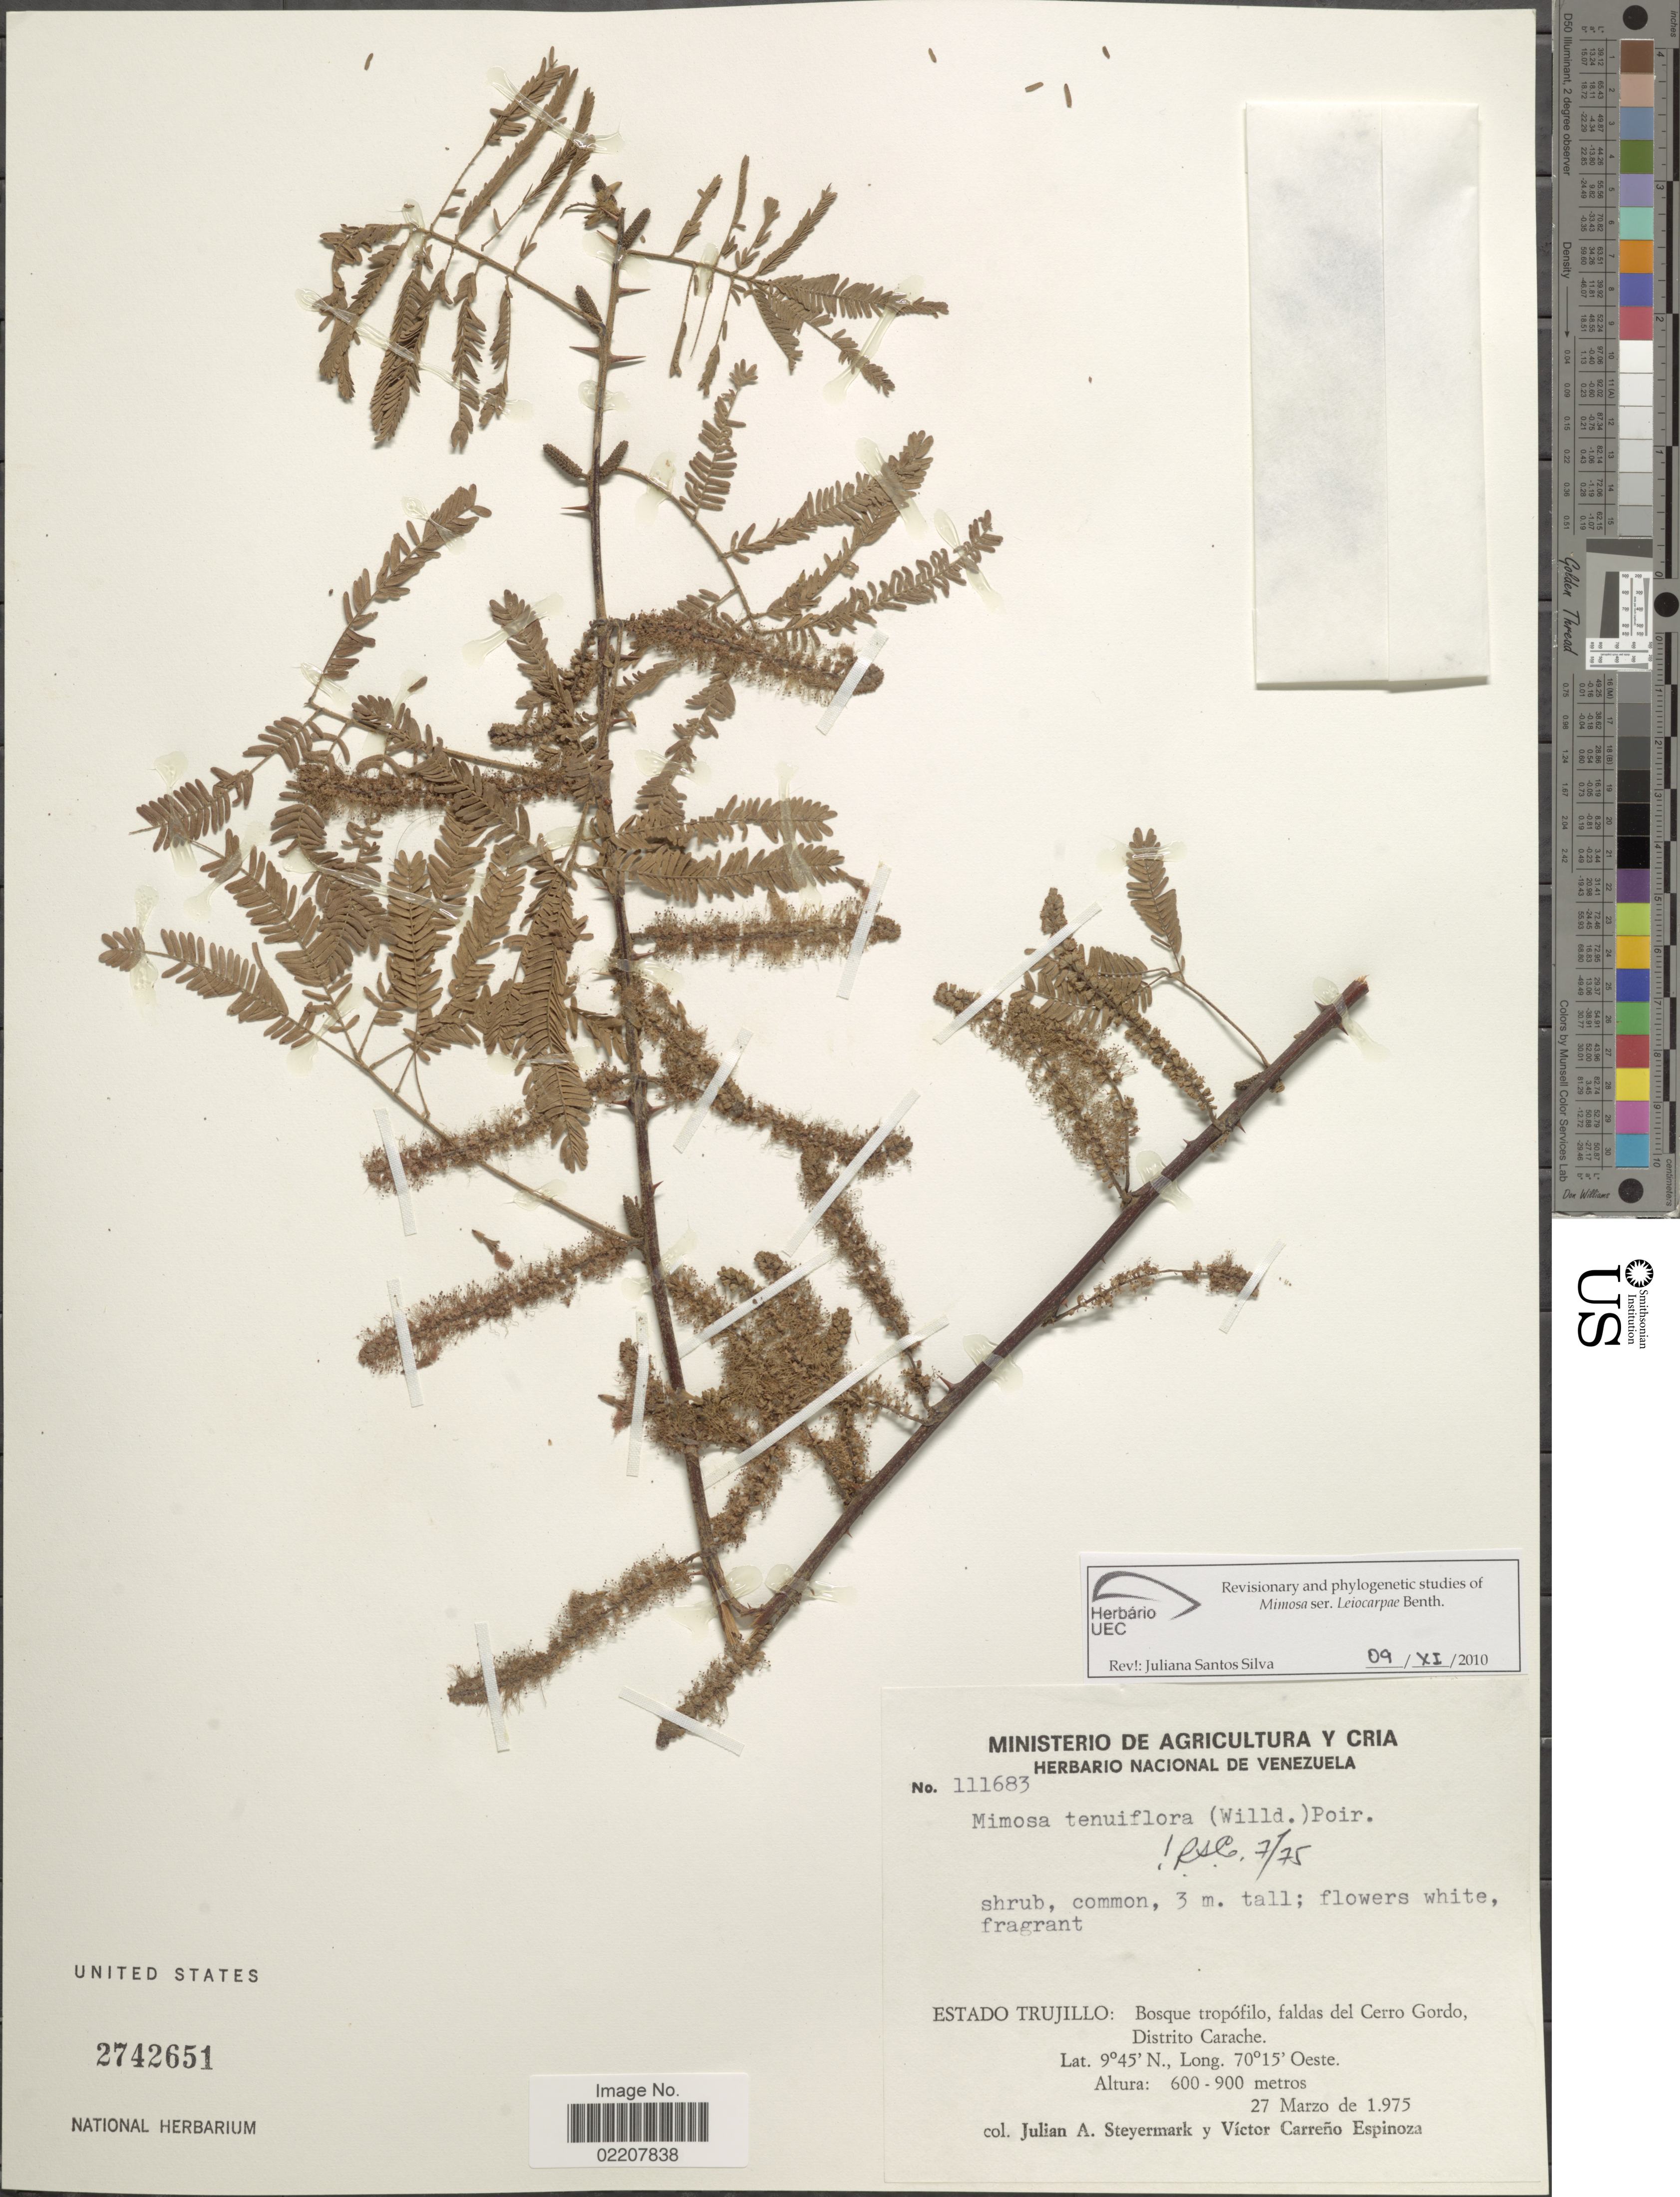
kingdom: Plantae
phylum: Tracheophyta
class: Magnoliopsida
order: Fabales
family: Fabaceae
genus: Mimosa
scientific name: Mimosa tenuiflora Benth., nom. illeg. hom.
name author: Benth.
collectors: J. Steyermark & V. Carreño E.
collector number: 111683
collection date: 1975-03-27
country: Venezuela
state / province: Trujillo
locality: Bosque tropofilo, faldas del Cerro Gordo, Distrito Carache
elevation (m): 600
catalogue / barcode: US 2742651